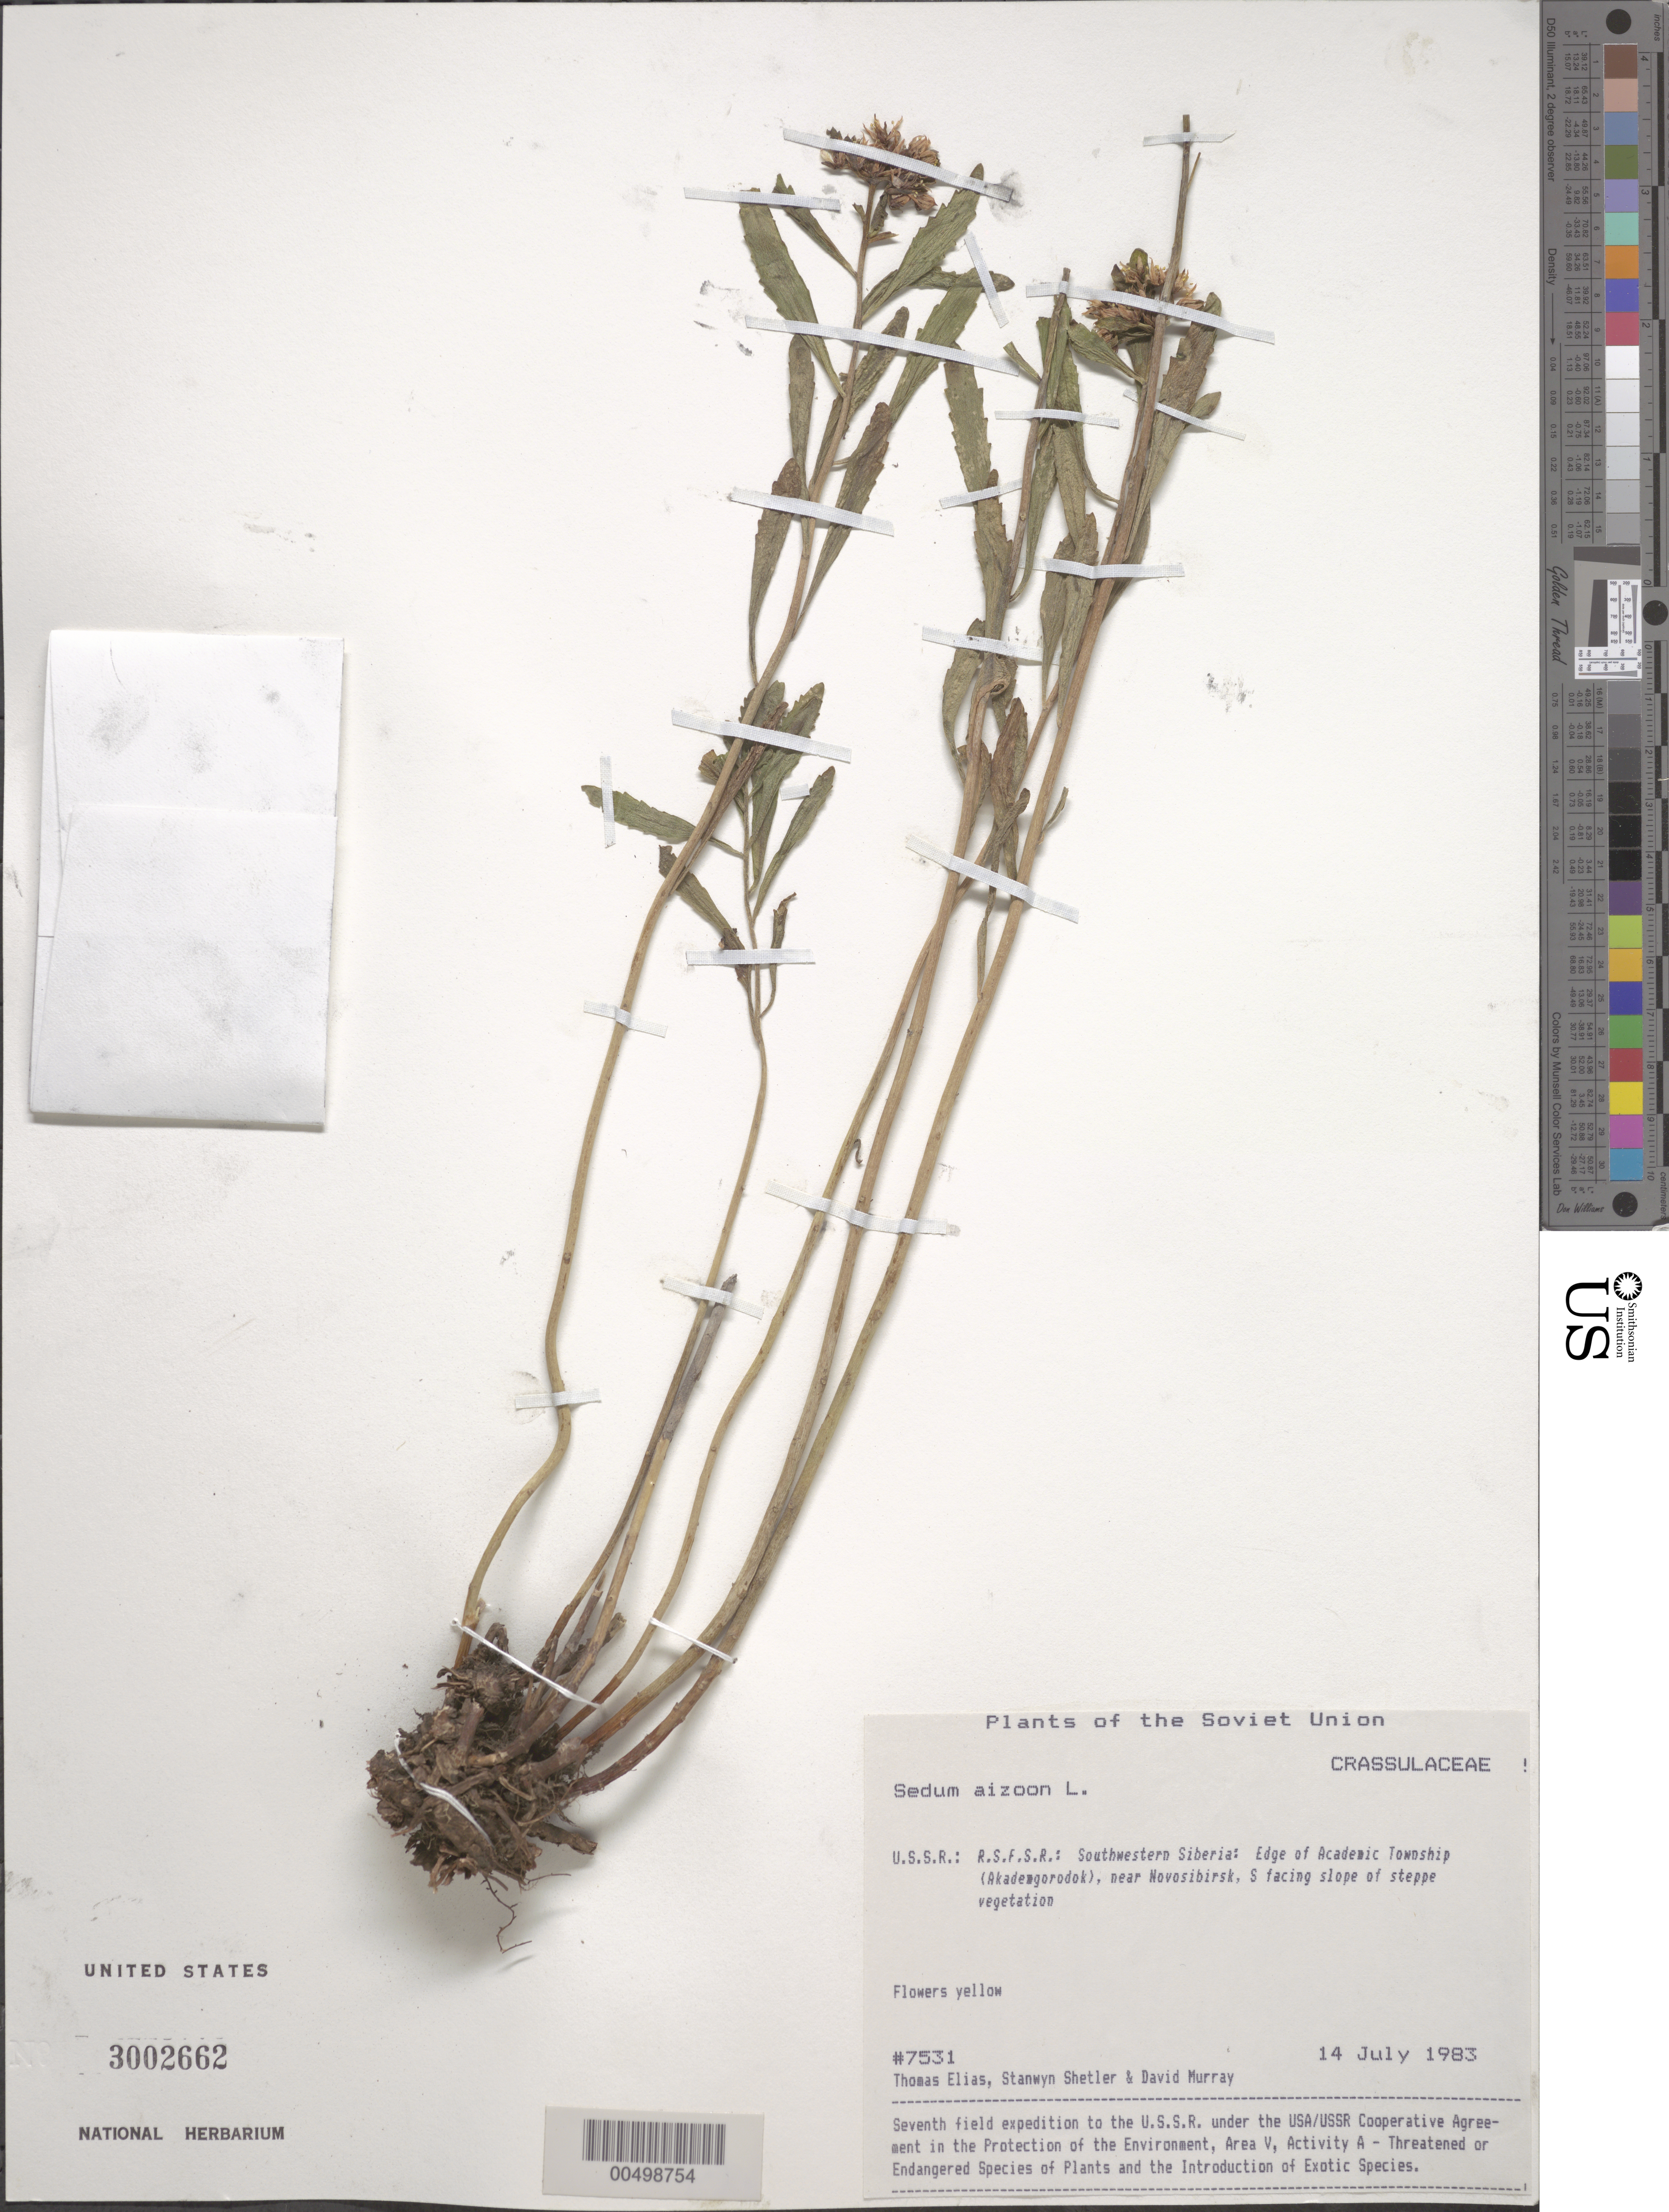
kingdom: Plantae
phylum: Tracheophyta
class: Magnoliopsida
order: Saxifragales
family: Crassulaceae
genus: Phedimus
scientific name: Phedimus aizoon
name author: (L.) 't Hart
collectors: T. Elias, S. Shetler & D. F. Murray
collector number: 7531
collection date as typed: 14 Jul 1983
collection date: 1983-07-14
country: Russian Federation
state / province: Novosibirsk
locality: edge of Academic Township (Akademgorodok), near Novosibirsk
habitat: S-facing slope of steppe vegetation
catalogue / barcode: US 3002662